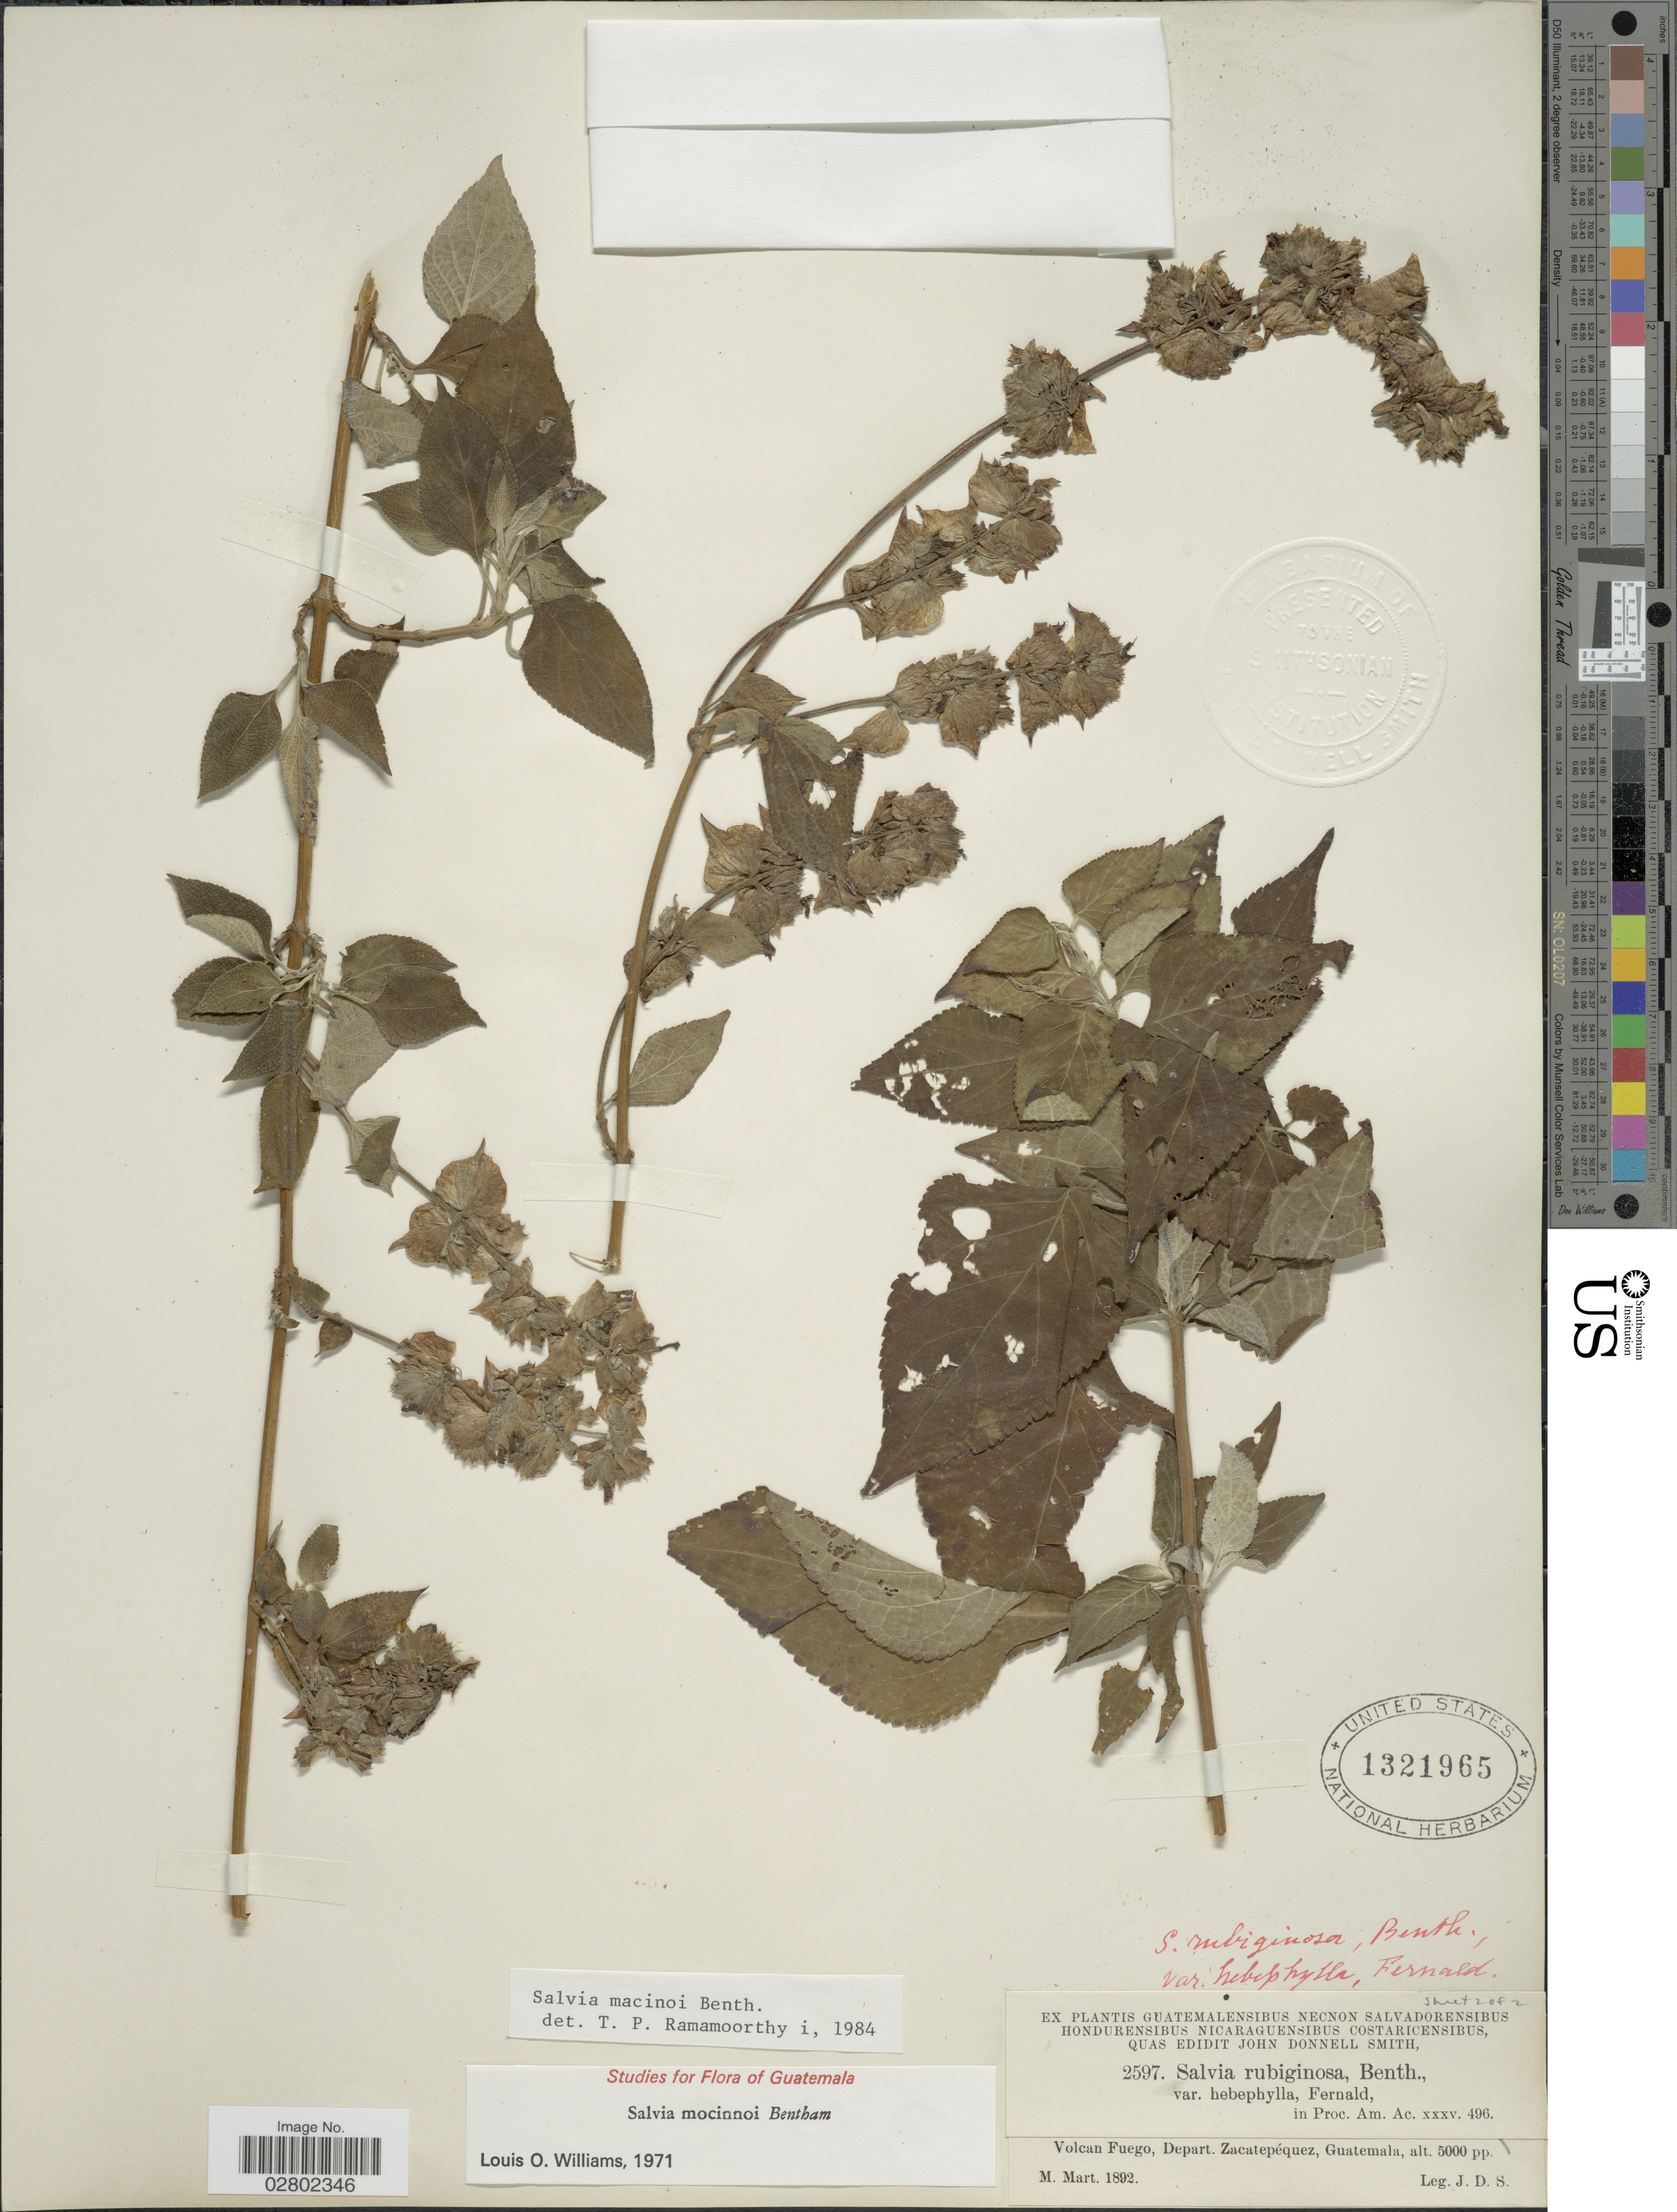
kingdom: Plantae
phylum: Tracheophyta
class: Magnoliopsida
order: Lamiales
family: Lamiaceae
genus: Salvia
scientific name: Salvia mocinoi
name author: Benth.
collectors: J. Donnell Smith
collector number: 2597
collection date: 1892-03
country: Guatemala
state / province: Sacatepéquez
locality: Volcan Fuego, Depart. Zacatapéquez.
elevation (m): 1524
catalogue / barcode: US 1321965